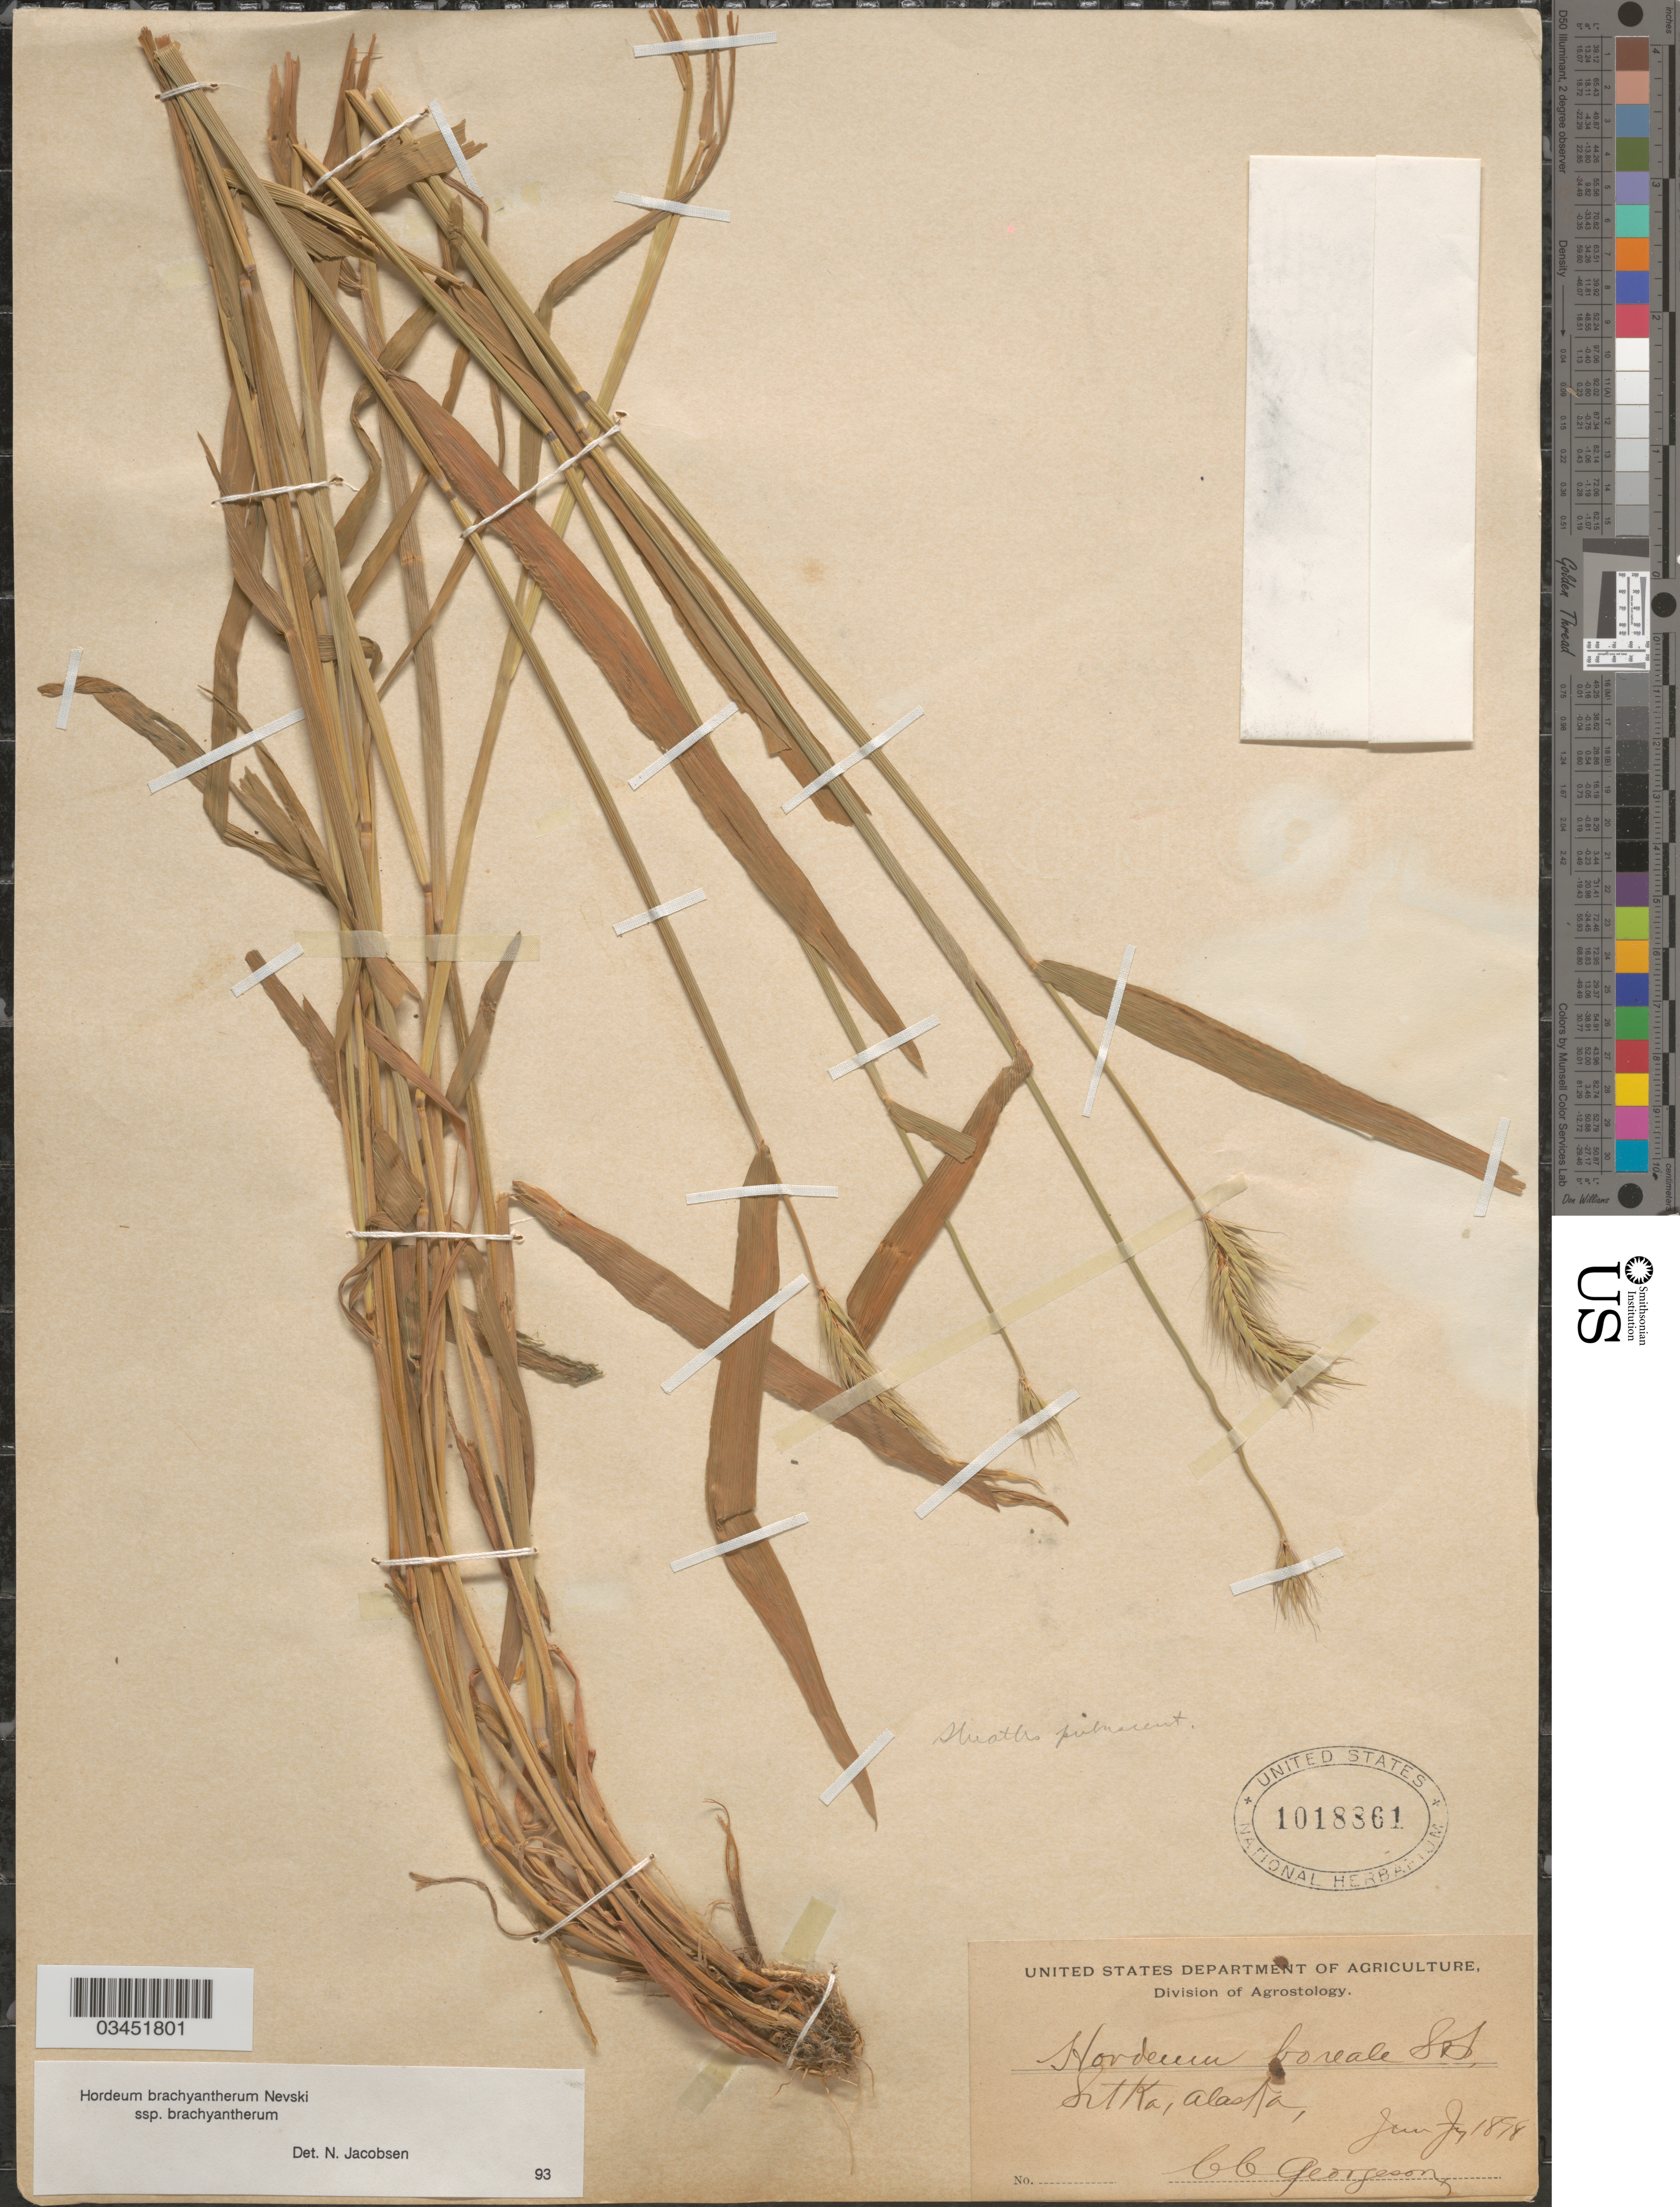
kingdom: Plantae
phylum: Tracheophyta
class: Liliopsida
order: Poales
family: Poaceae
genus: Hordeum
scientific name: Hordeum brachyantherum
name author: Nevski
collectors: C. Georgeson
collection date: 1898-06/1898-07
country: United States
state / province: Alaska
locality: Sitka.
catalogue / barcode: US 1018861